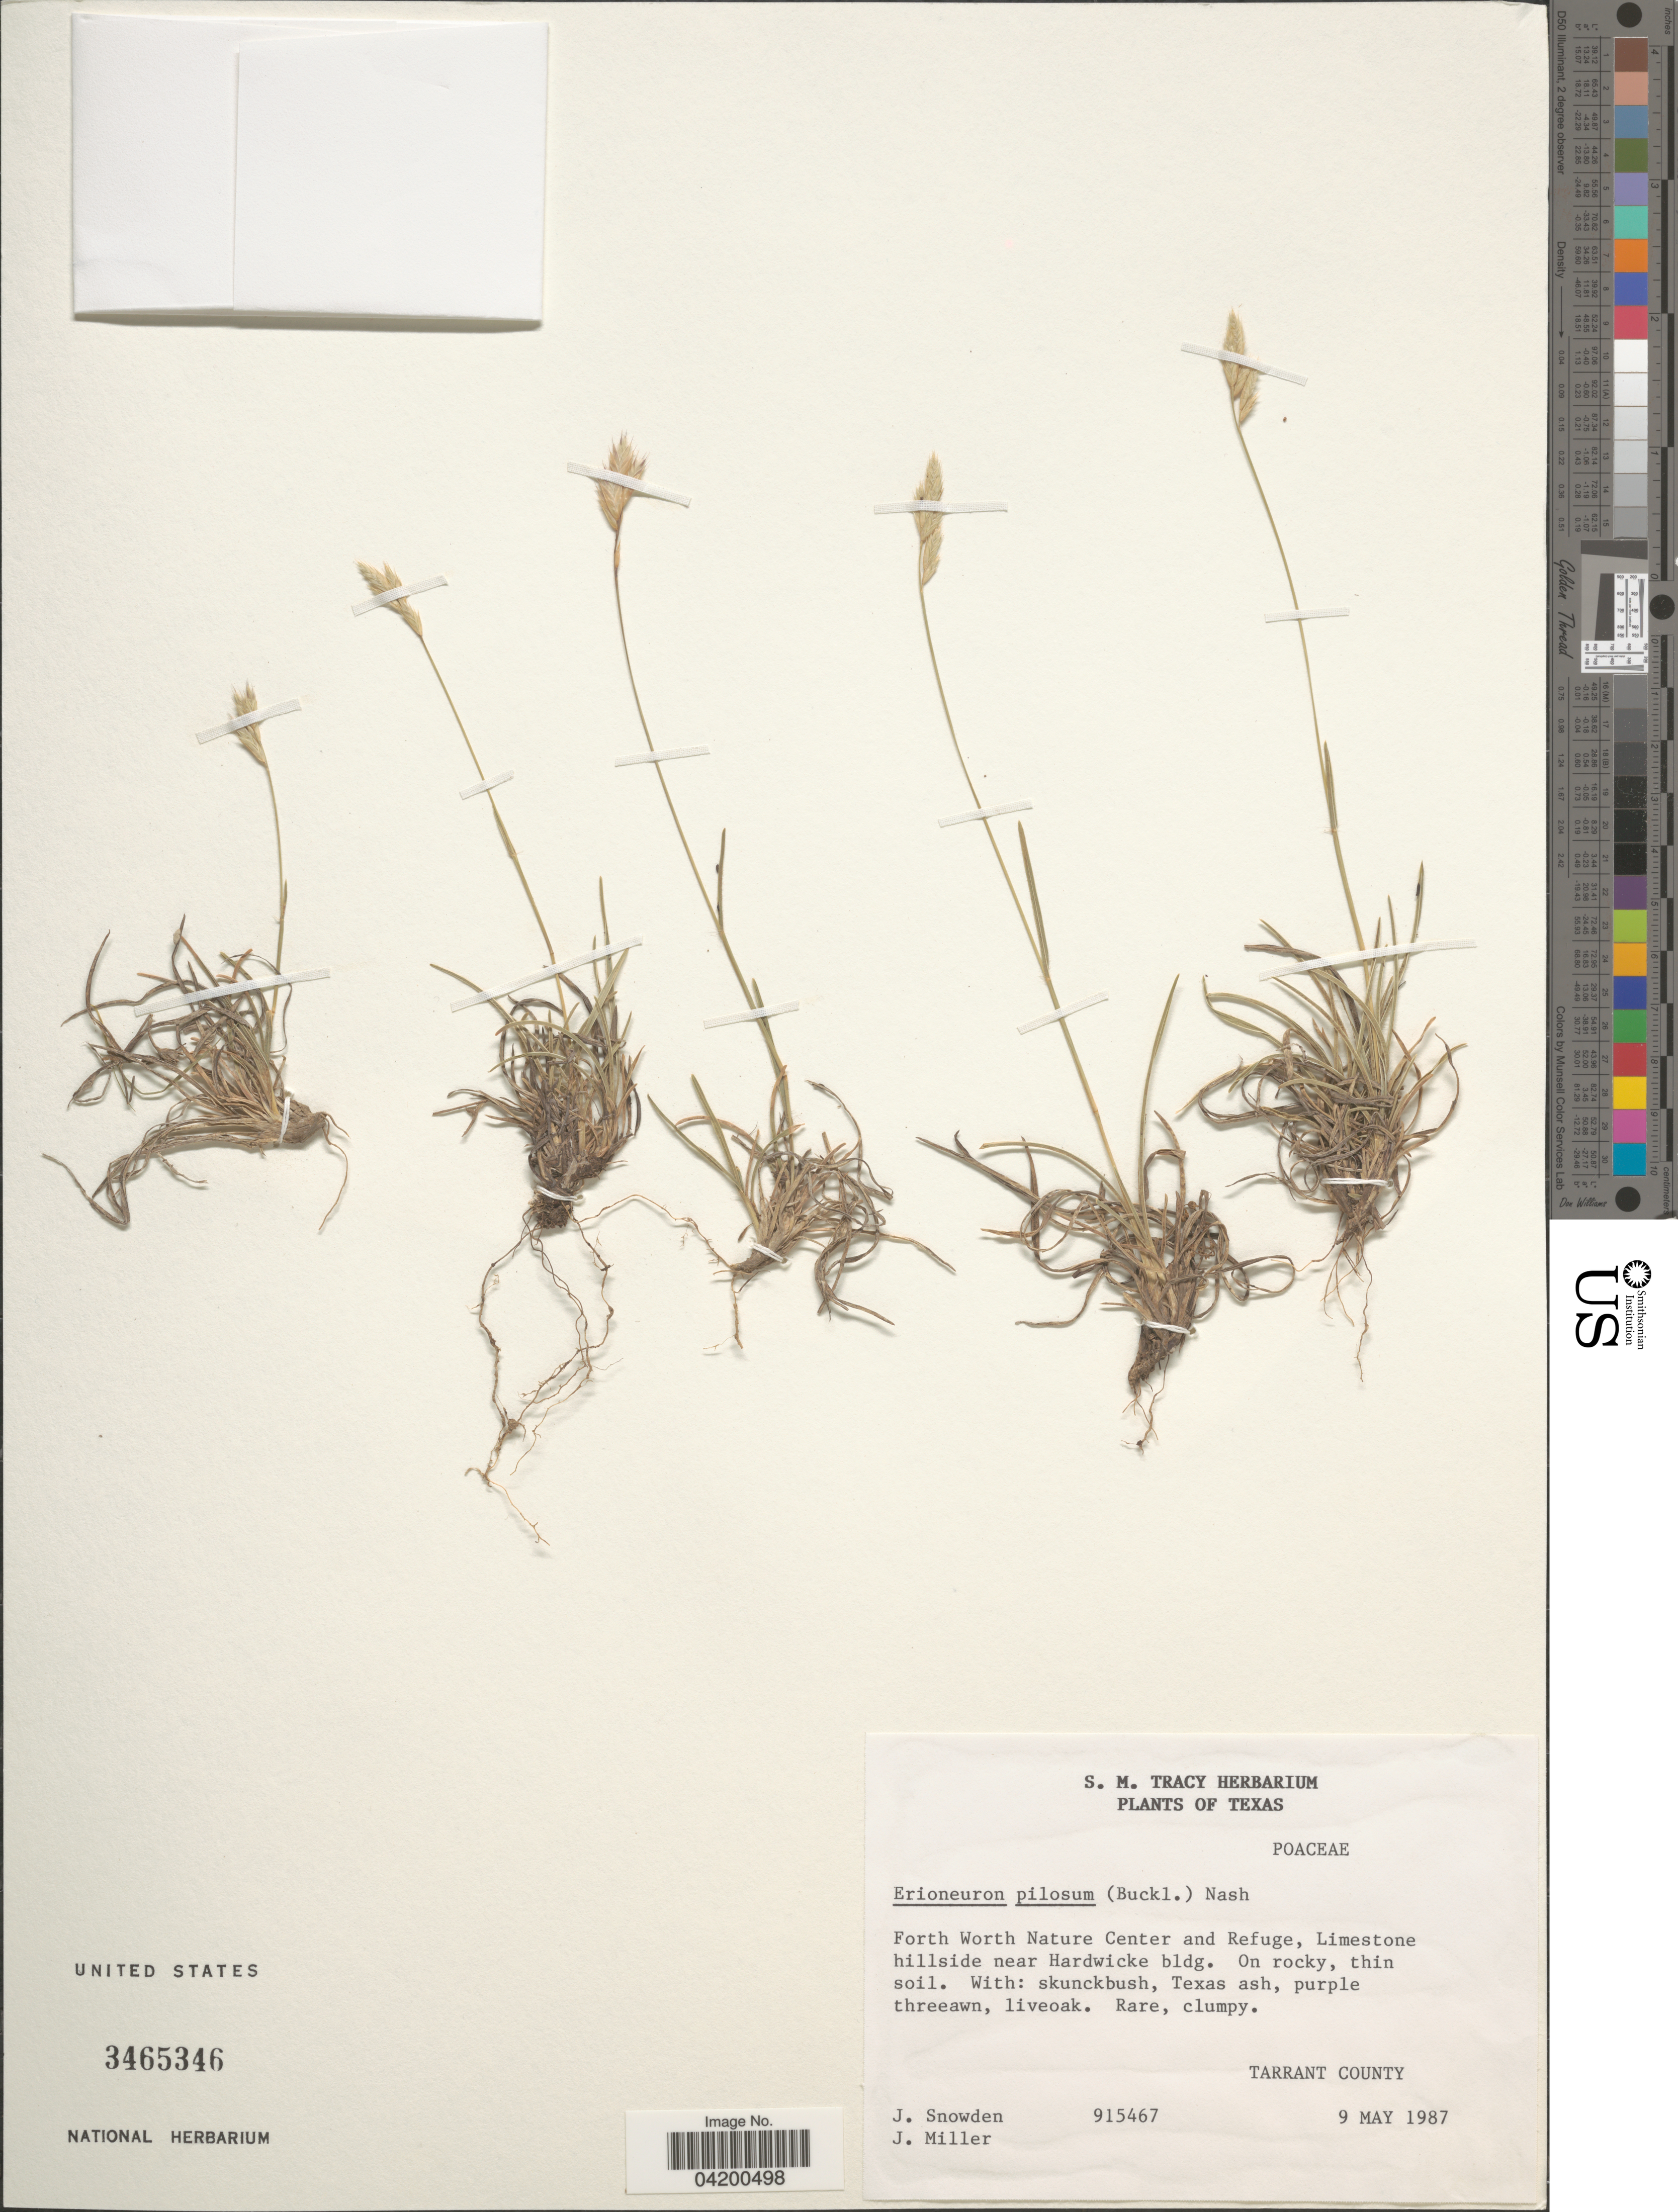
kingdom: Plantae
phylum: Tracheophyta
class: Liliopsida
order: Poales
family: Poaceae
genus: Erioneuron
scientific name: Erioneuron pilosum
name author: (Buckley) Nash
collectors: J. Snowden & J. Miller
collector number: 915467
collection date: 1987-05-09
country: United States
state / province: Texas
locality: Forth Worth Nature Center and Refuge, Limestone hillside near Hardwicke bldg. Tarrant County.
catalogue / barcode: US 3465346